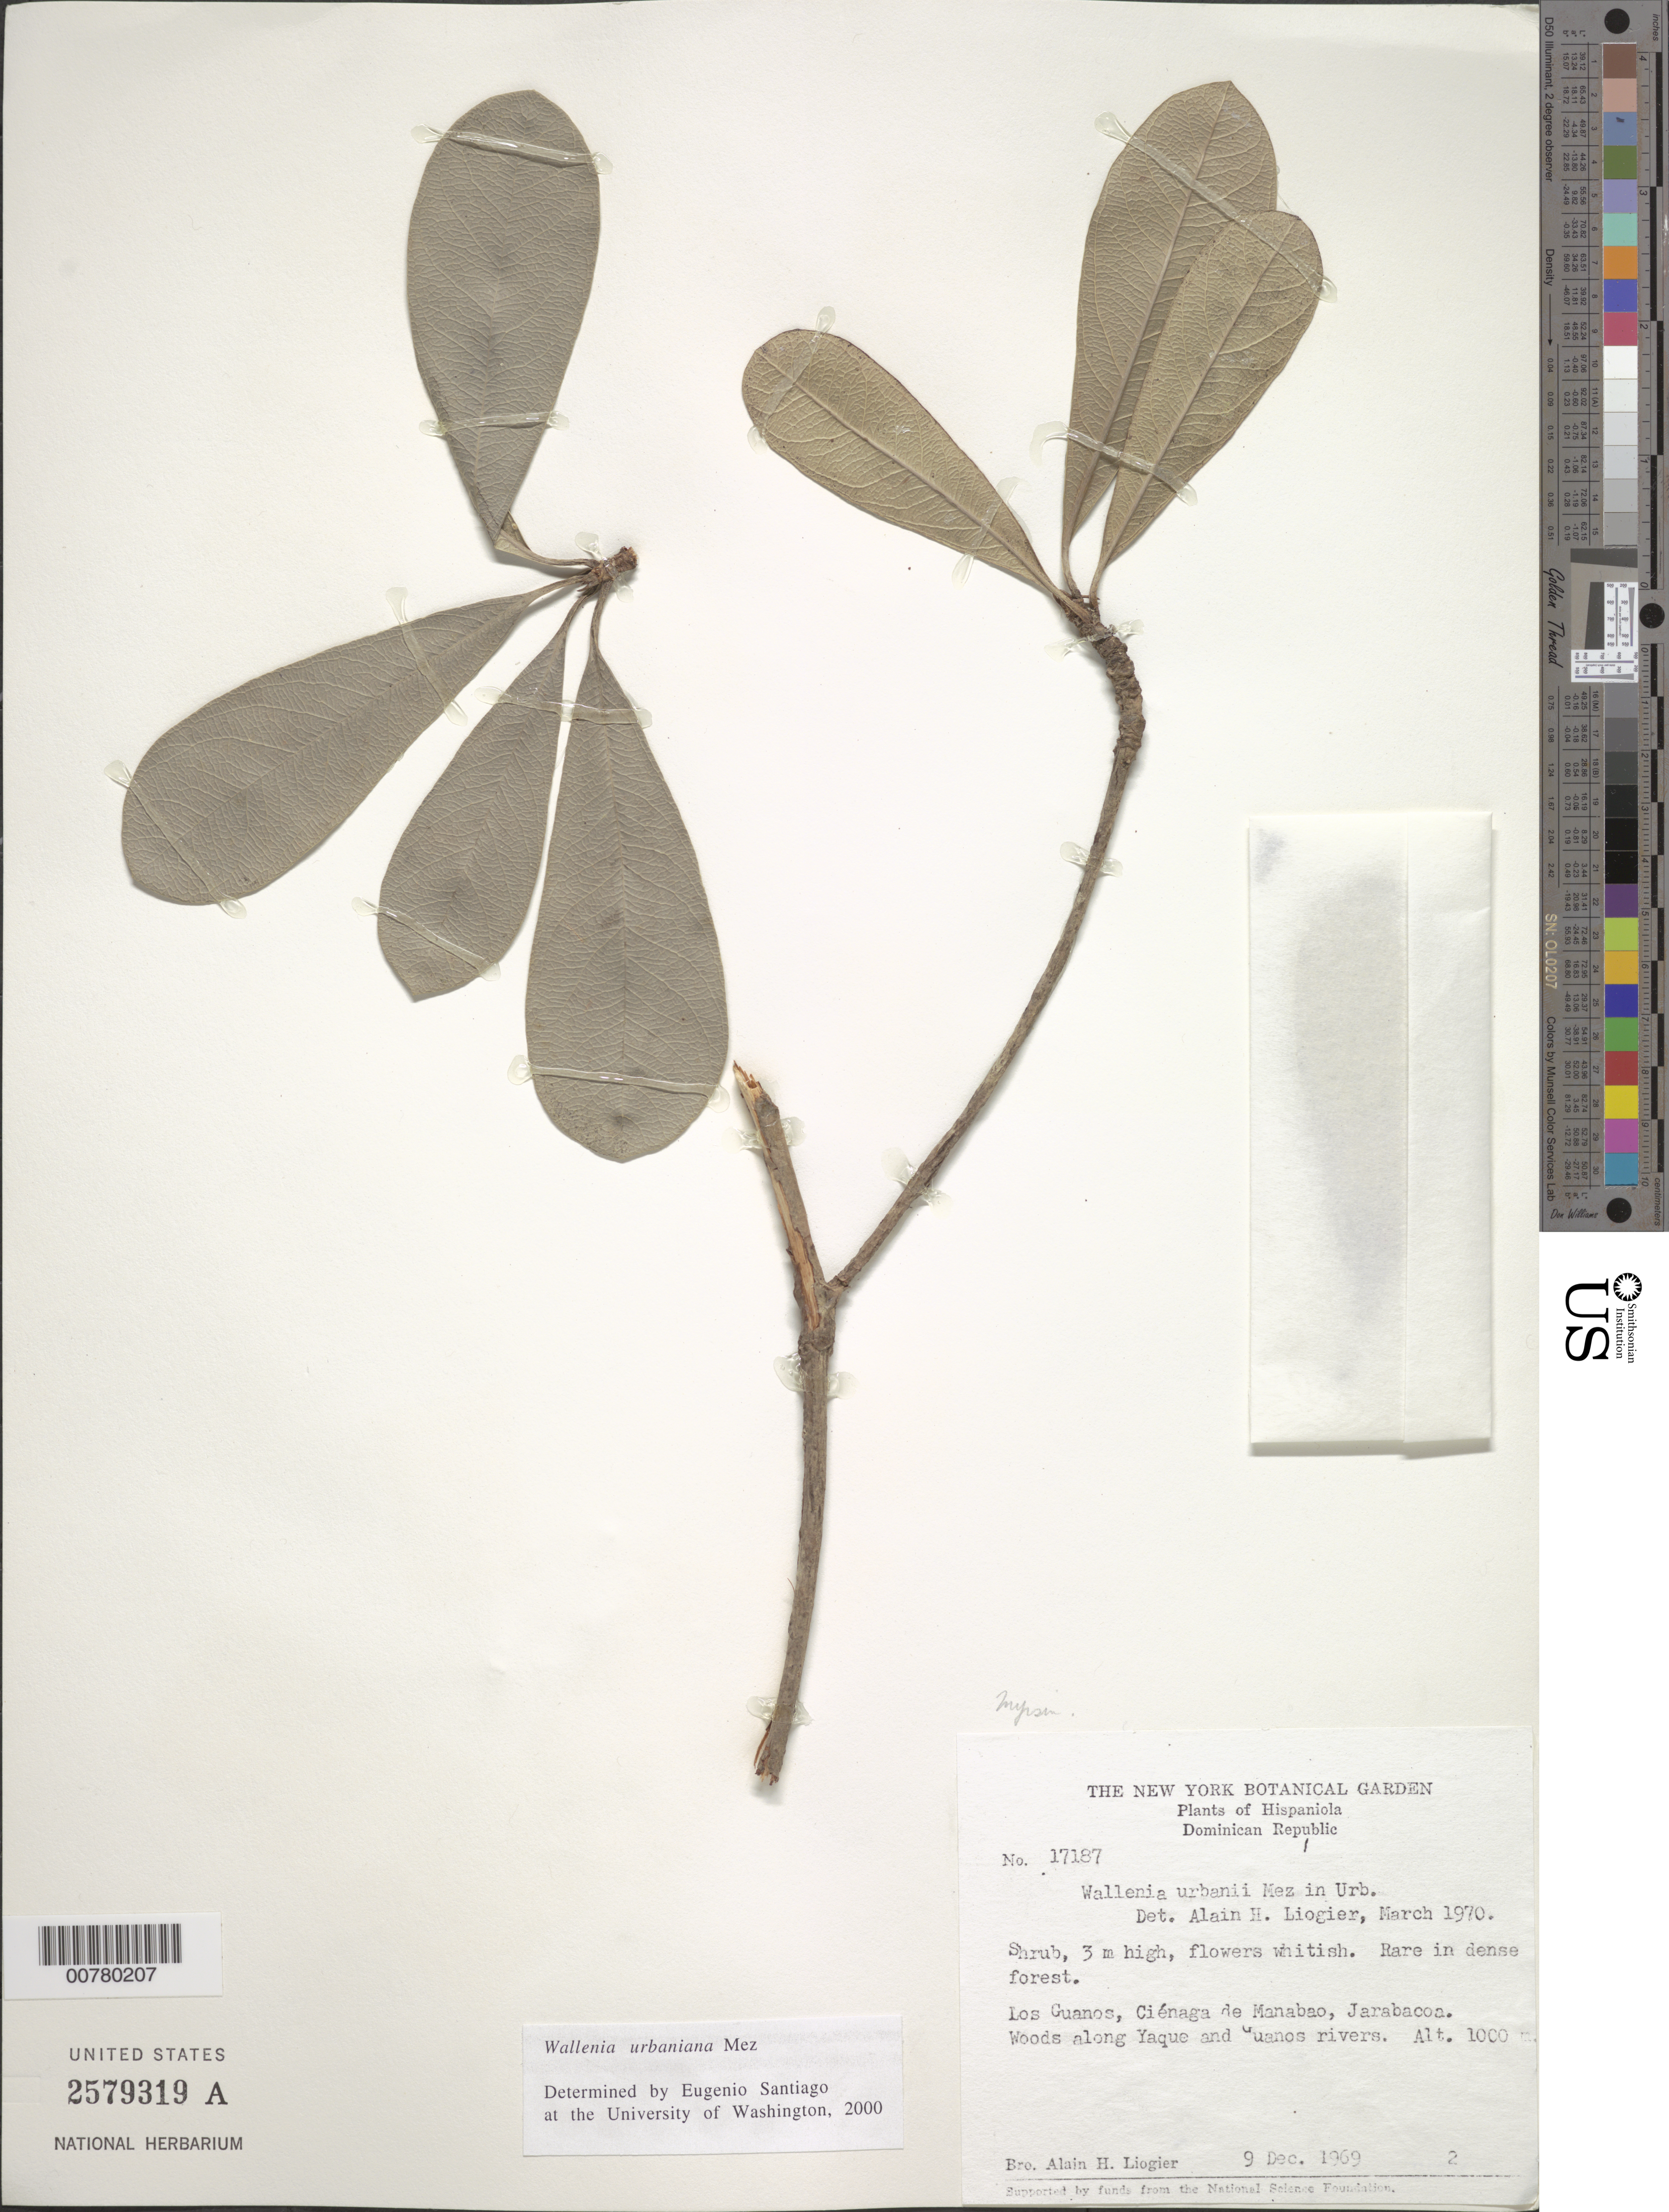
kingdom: Plantae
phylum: Tracheophyta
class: Magnoliopsida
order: Ericales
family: Primulaceae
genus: Wallenia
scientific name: Wallenia urbaniana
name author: Mez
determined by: Santiago, E.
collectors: A. H. Liogier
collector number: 17187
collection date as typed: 09 Dec 1969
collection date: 1969-12-09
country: Dominican Republic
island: Hispaniola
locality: Jarabacoa, Ciénaga de Manabao, Los Guanos, woods along Yaque and Guanos rivers.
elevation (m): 1000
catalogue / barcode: US 2579319A